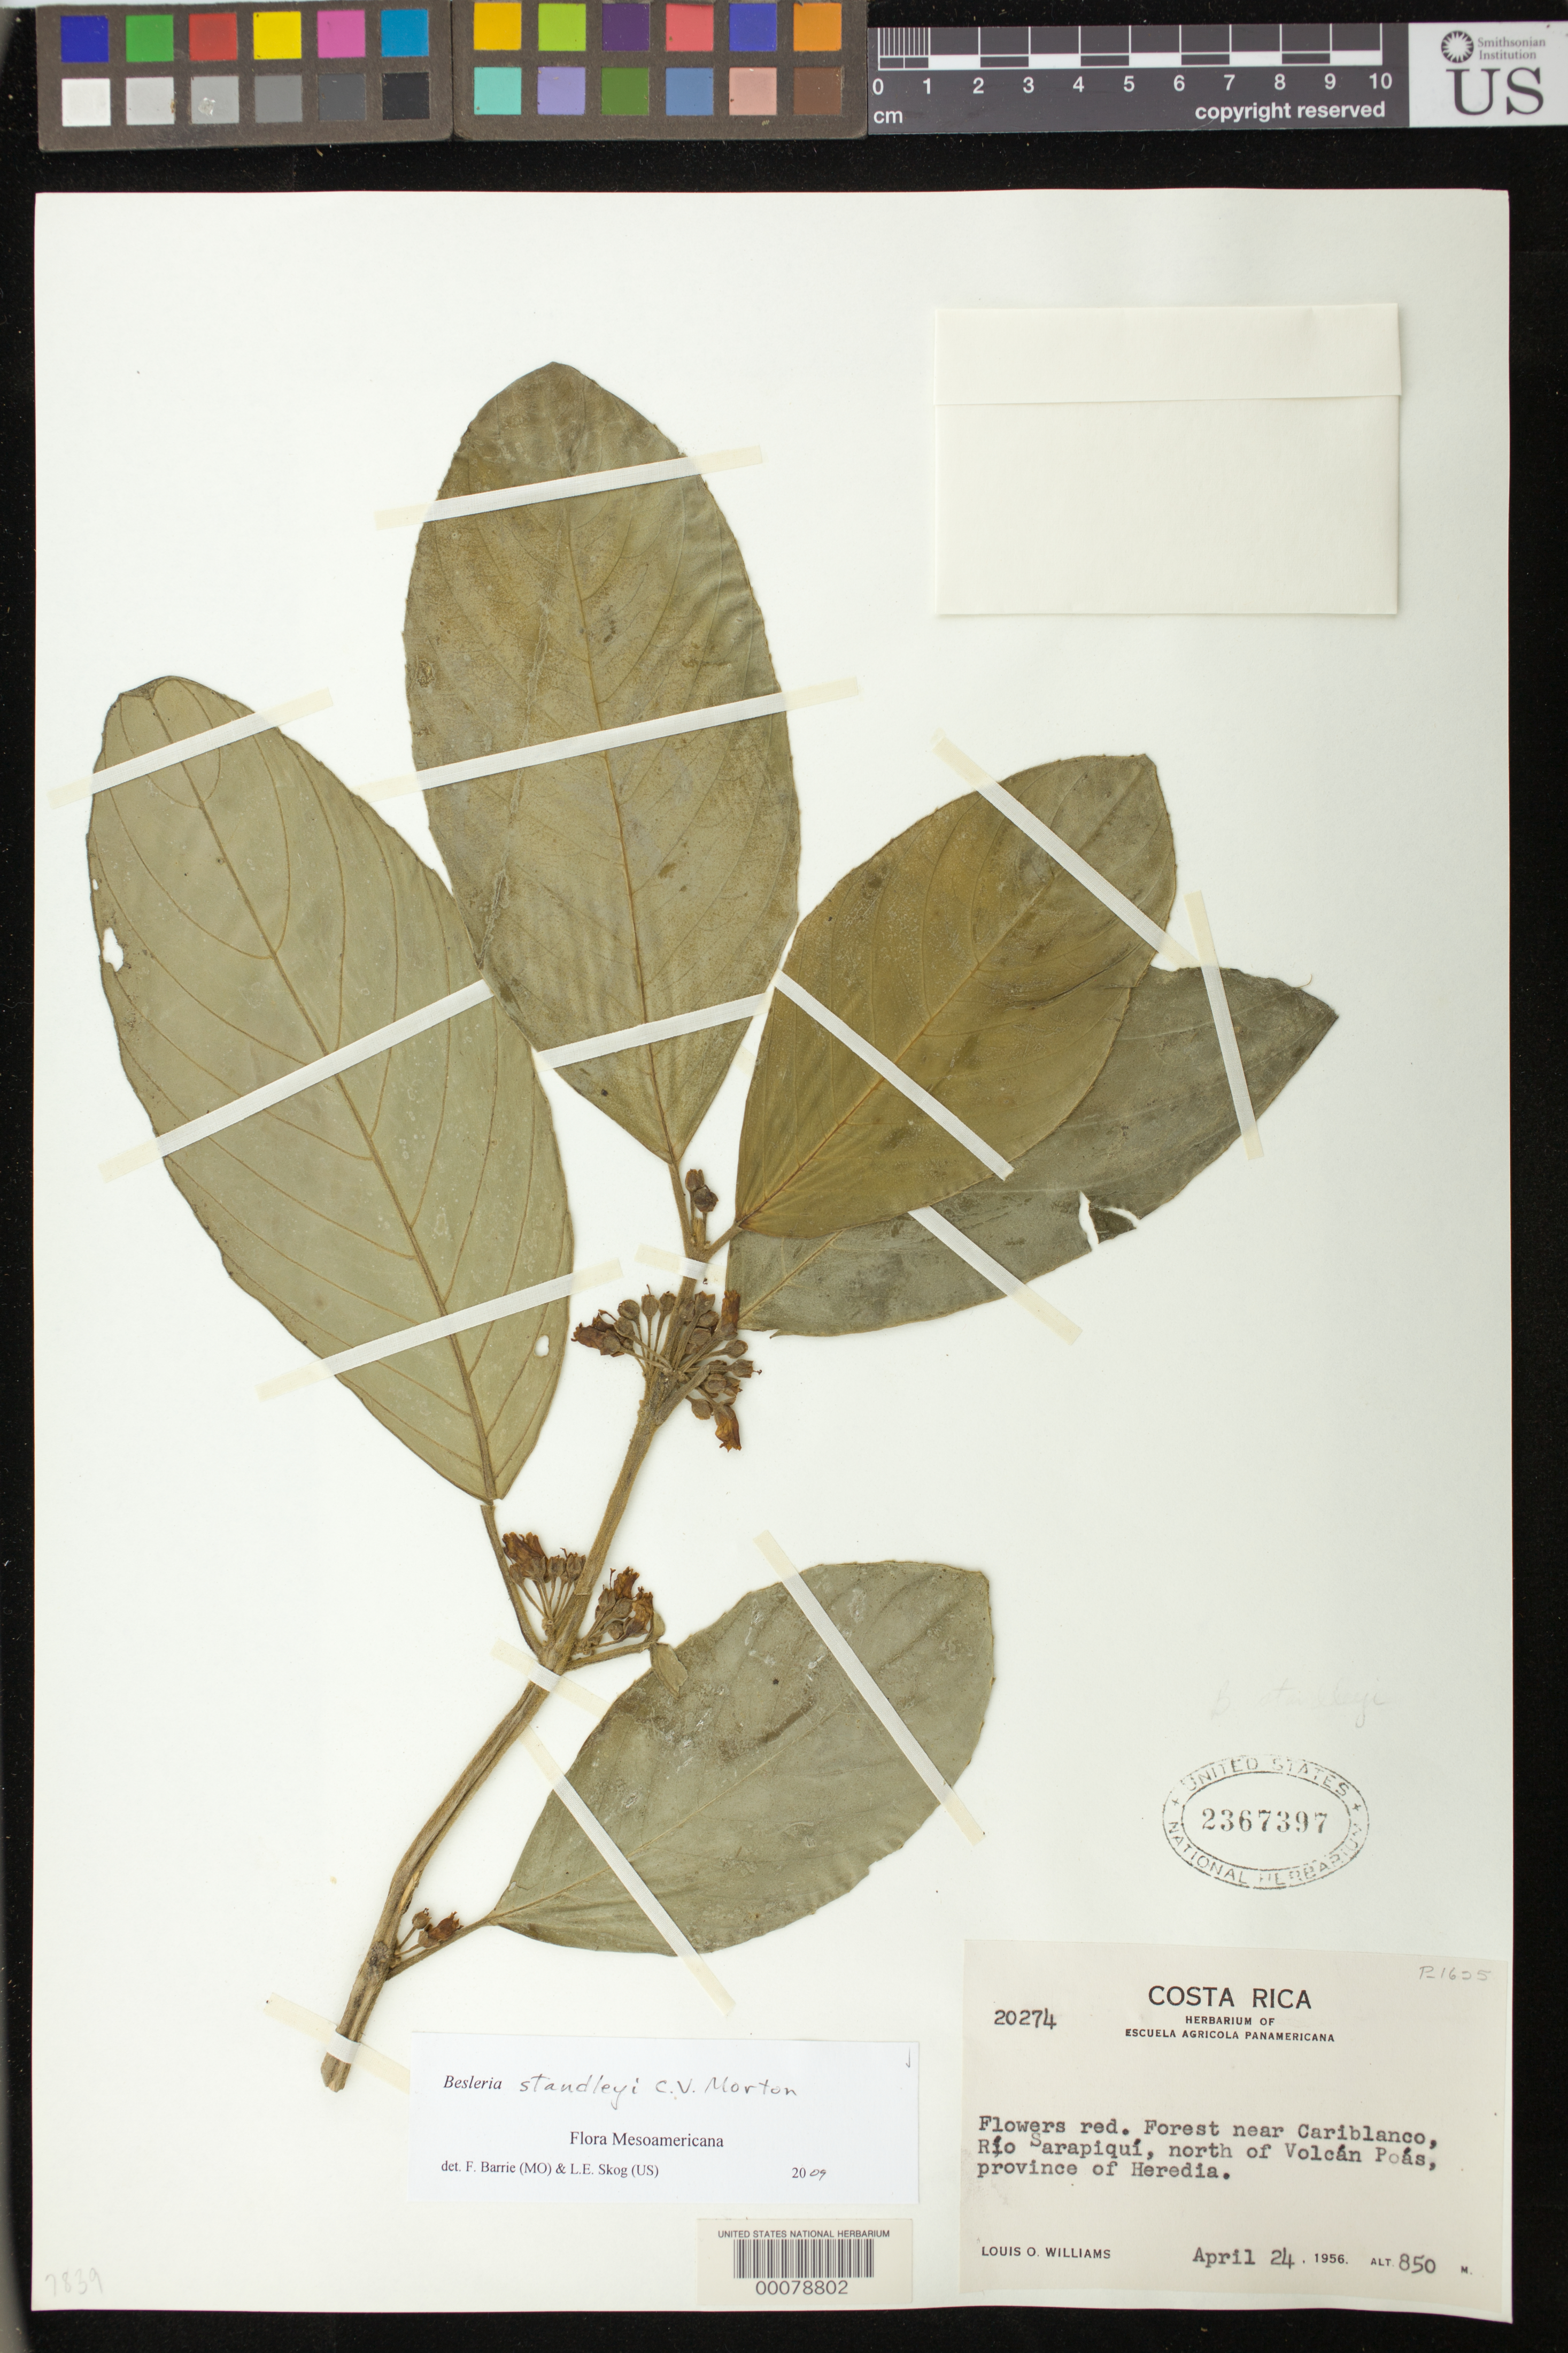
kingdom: Plantae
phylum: Tracheophyta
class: Magnoliopsida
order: Lamiales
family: Gesneriaceae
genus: Besleria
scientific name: Besleria standleyi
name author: C.V. Morton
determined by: Barrie, F. R.; Skog, Laurence E.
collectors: L. O. Williams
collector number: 20274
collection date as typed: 24 Apr 1956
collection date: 1956-04-24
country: Costa Rica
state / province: Heredia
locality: Forest near Cariblanco, Río Sarapiquí, north of Volcán Poás, province of Heredia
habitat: Forest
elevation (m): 850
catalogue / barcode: US 2367397